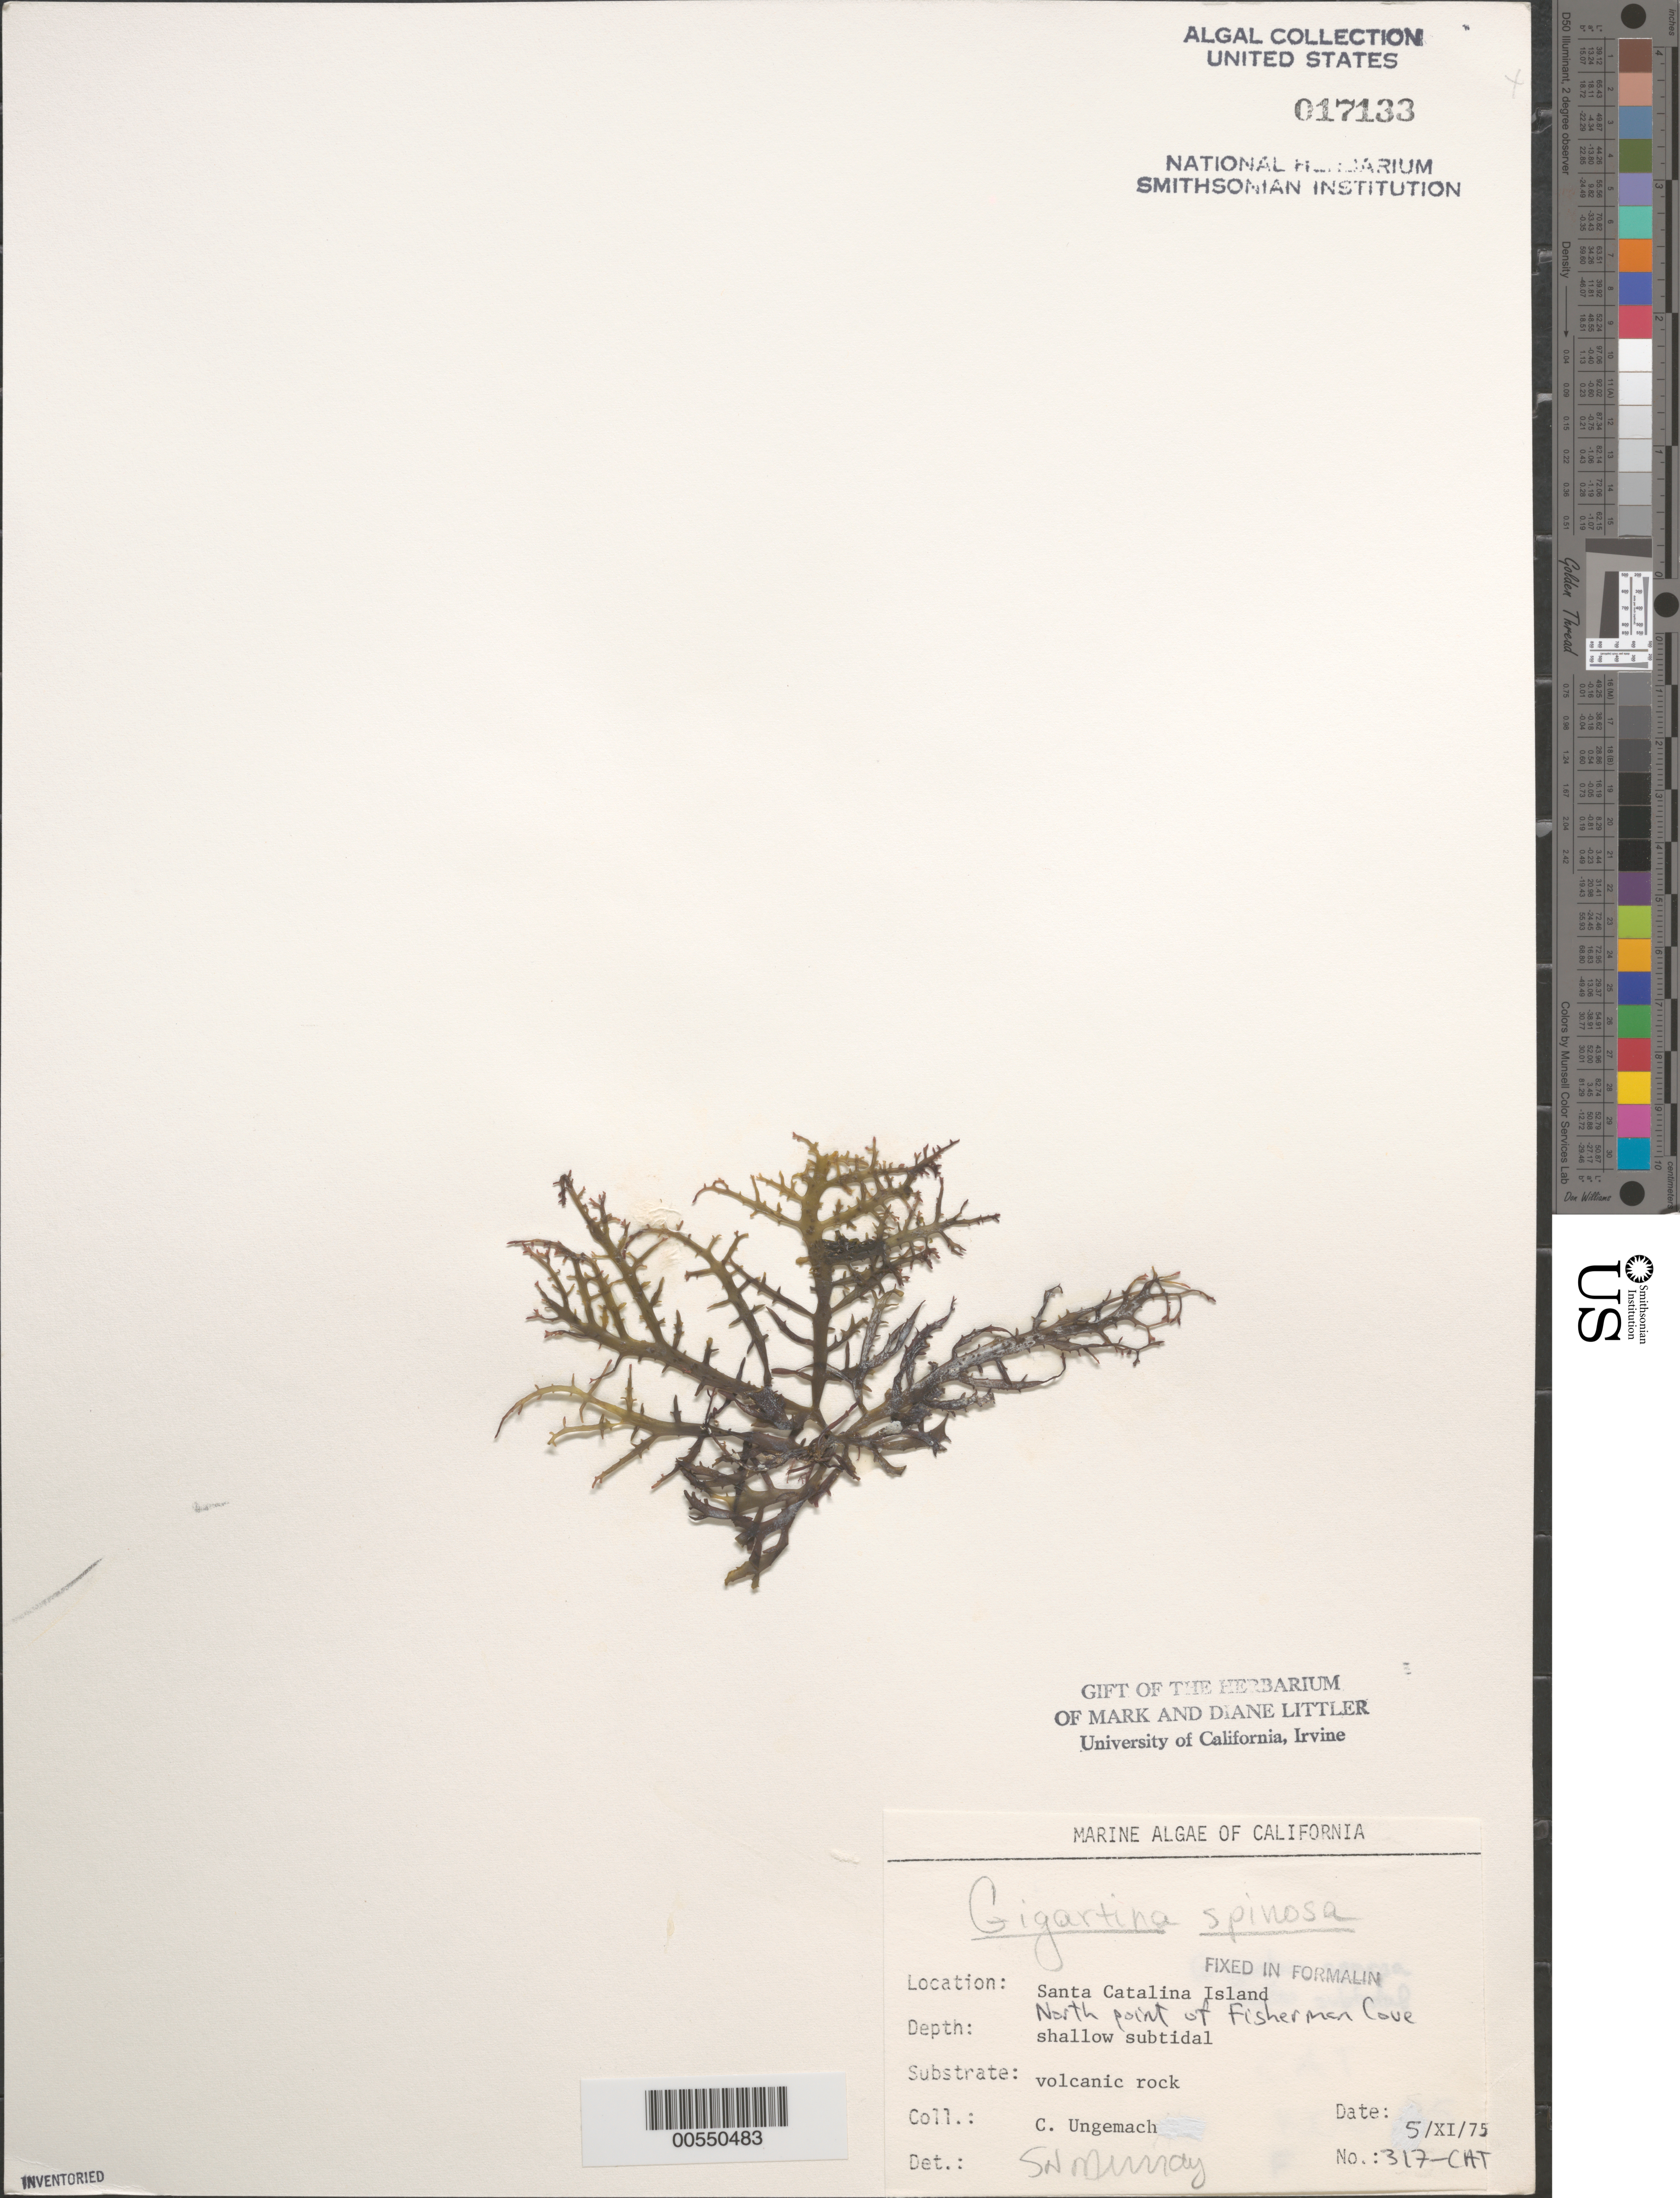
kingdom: Plantae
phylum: Rhodophyta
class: Florideophyceae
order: Gigartinales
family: Gigartinaceae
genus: Chondracanthus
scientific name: Chondracanthus spinosus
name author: (Kütz.) Guiry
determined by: Algae name updating Project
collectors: C. Ungemach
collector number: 317-cat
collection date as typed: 05 Nov 1975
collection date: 1975-11-05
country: United States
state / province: California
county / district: Los Angeles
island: Santa Catalina Island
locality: Fishermen Cove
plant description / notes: BLM-SOCALBIGHT Rocky Intertidal Survey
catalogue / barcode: US 17133